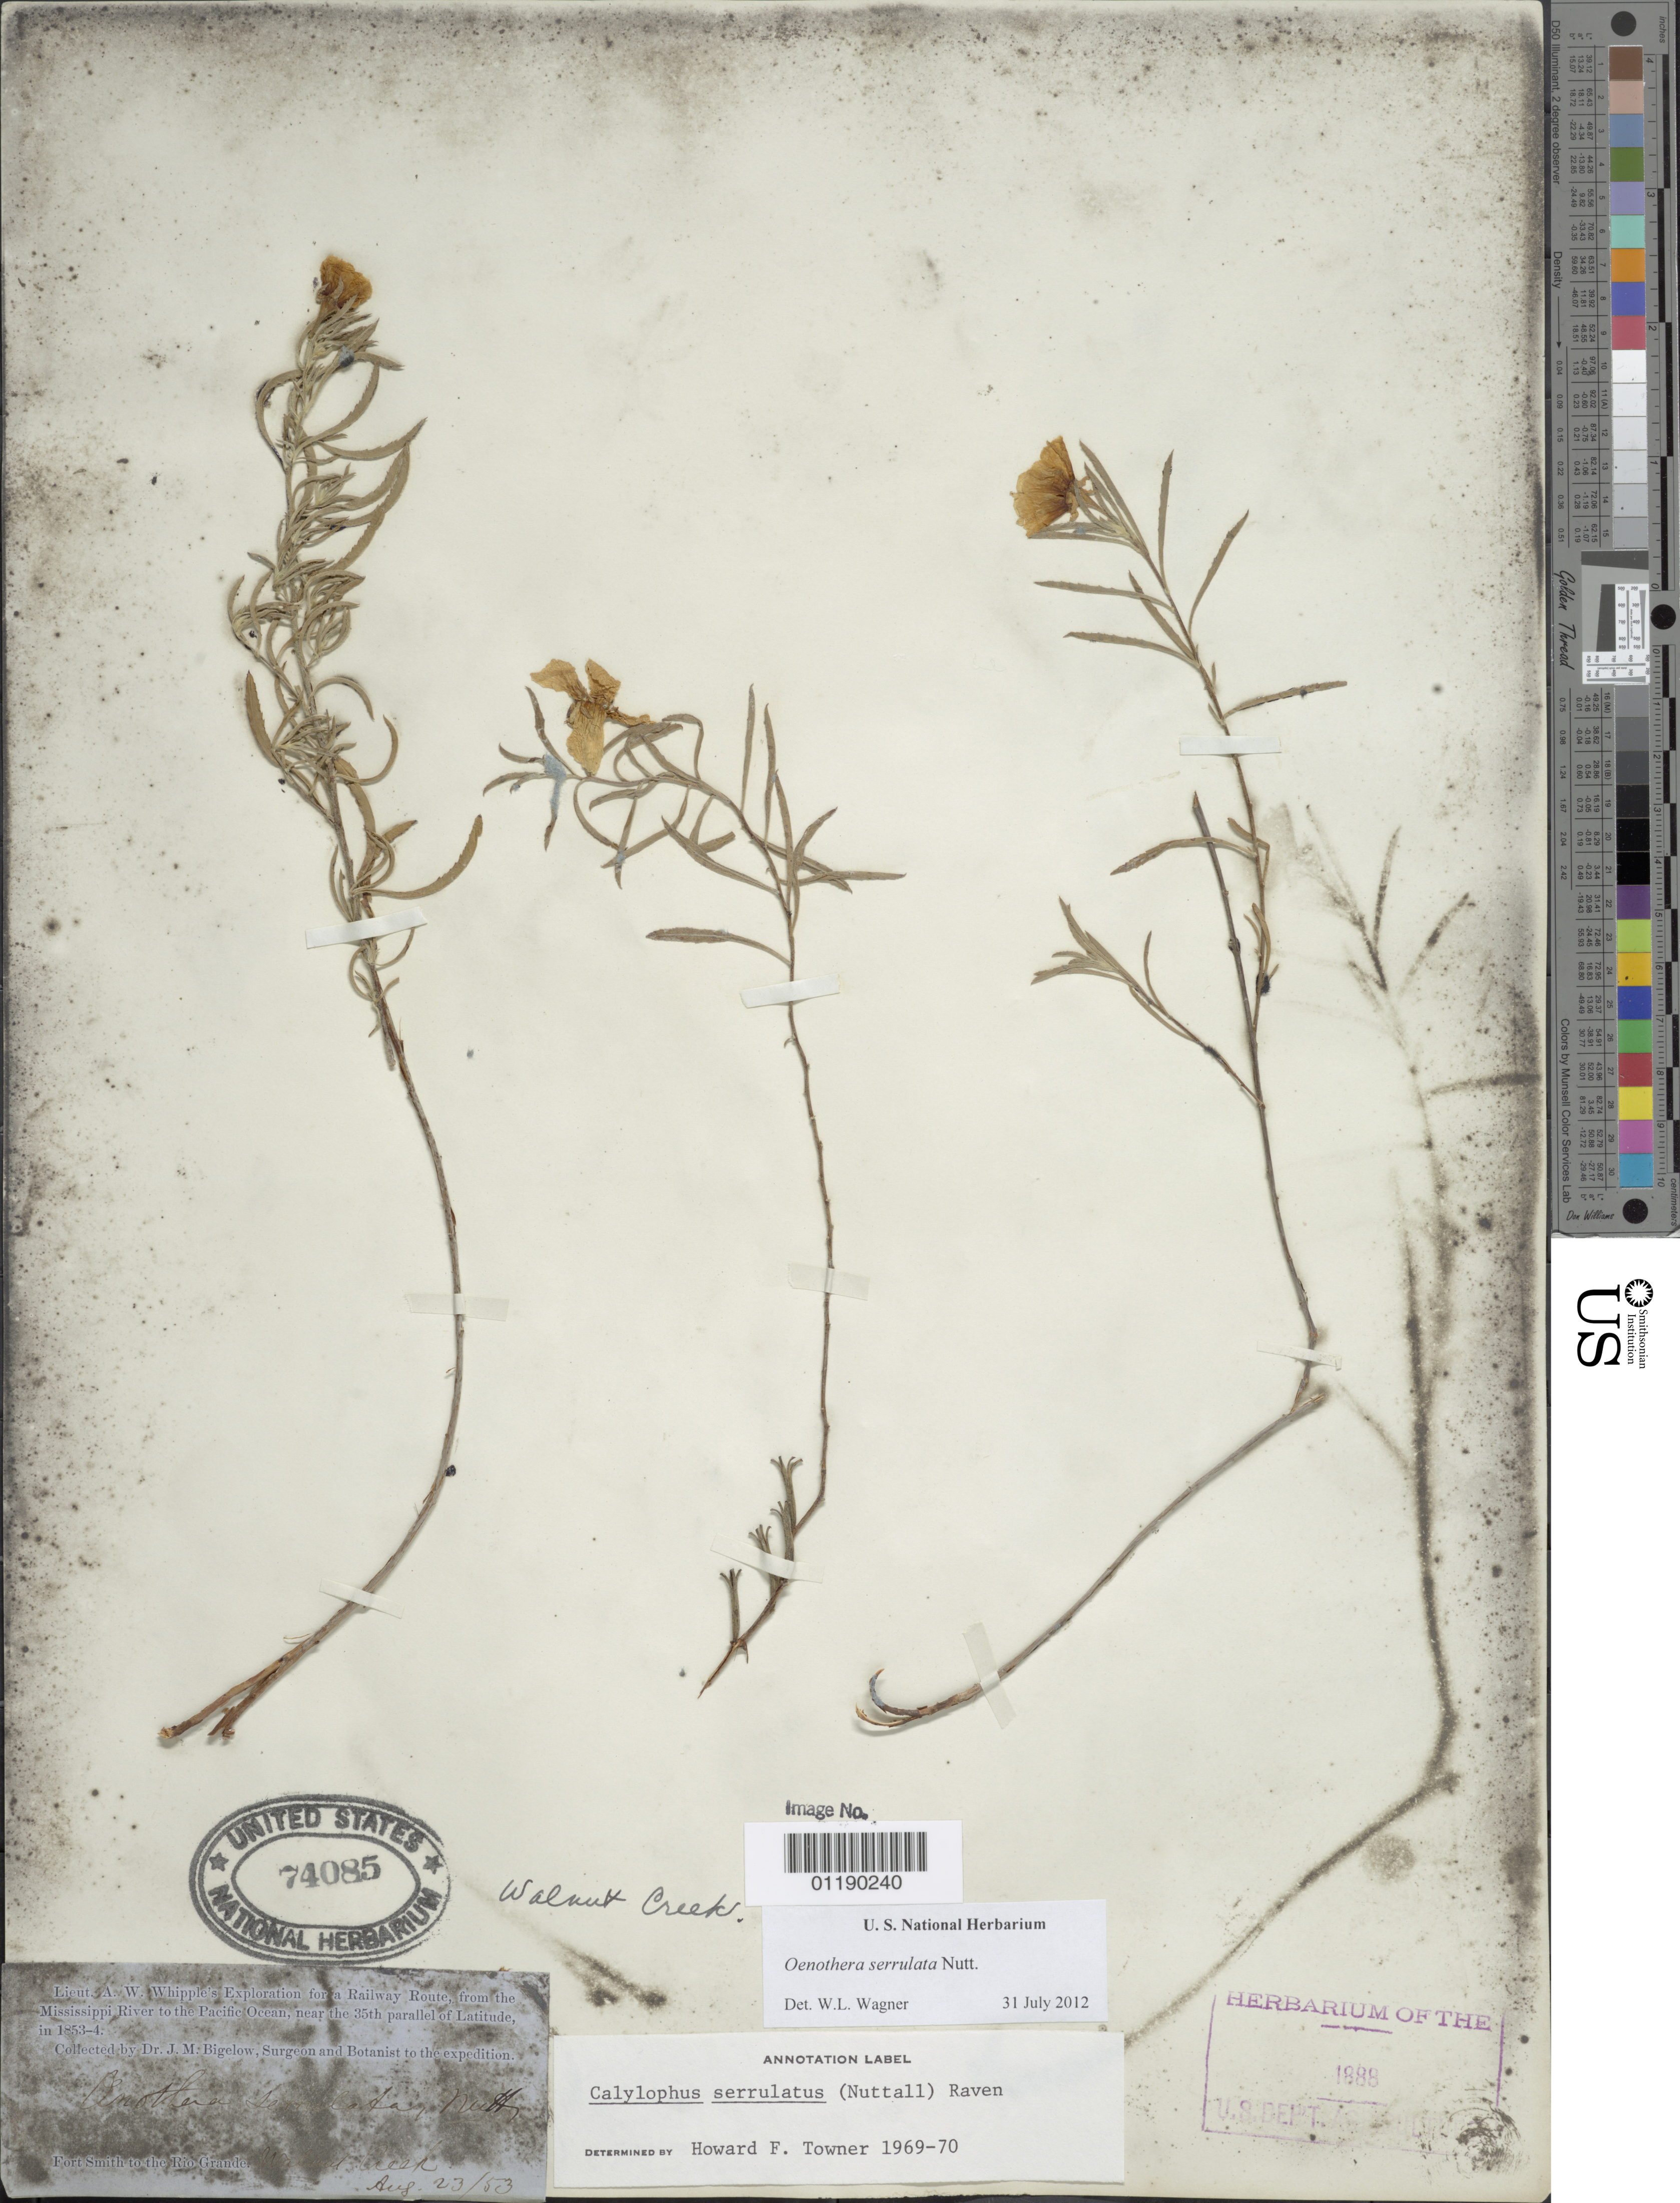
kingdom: Plantae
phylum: Tracheophyta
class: Magnoliopsida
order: Myrtales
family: Onagraceae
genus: Oenothera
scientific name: Oenothera serrulata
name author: Nutt.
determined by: Wagner, W. L., (BOT), Smithsonian Institution - National Museum of Natural History (UNITED STATES)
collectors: J. M. Bigelow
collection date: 1853-08-23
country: United States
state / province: Oklahoma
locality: Fort Smith to Rio Grande, Walnut Creek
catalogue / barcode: US 74085